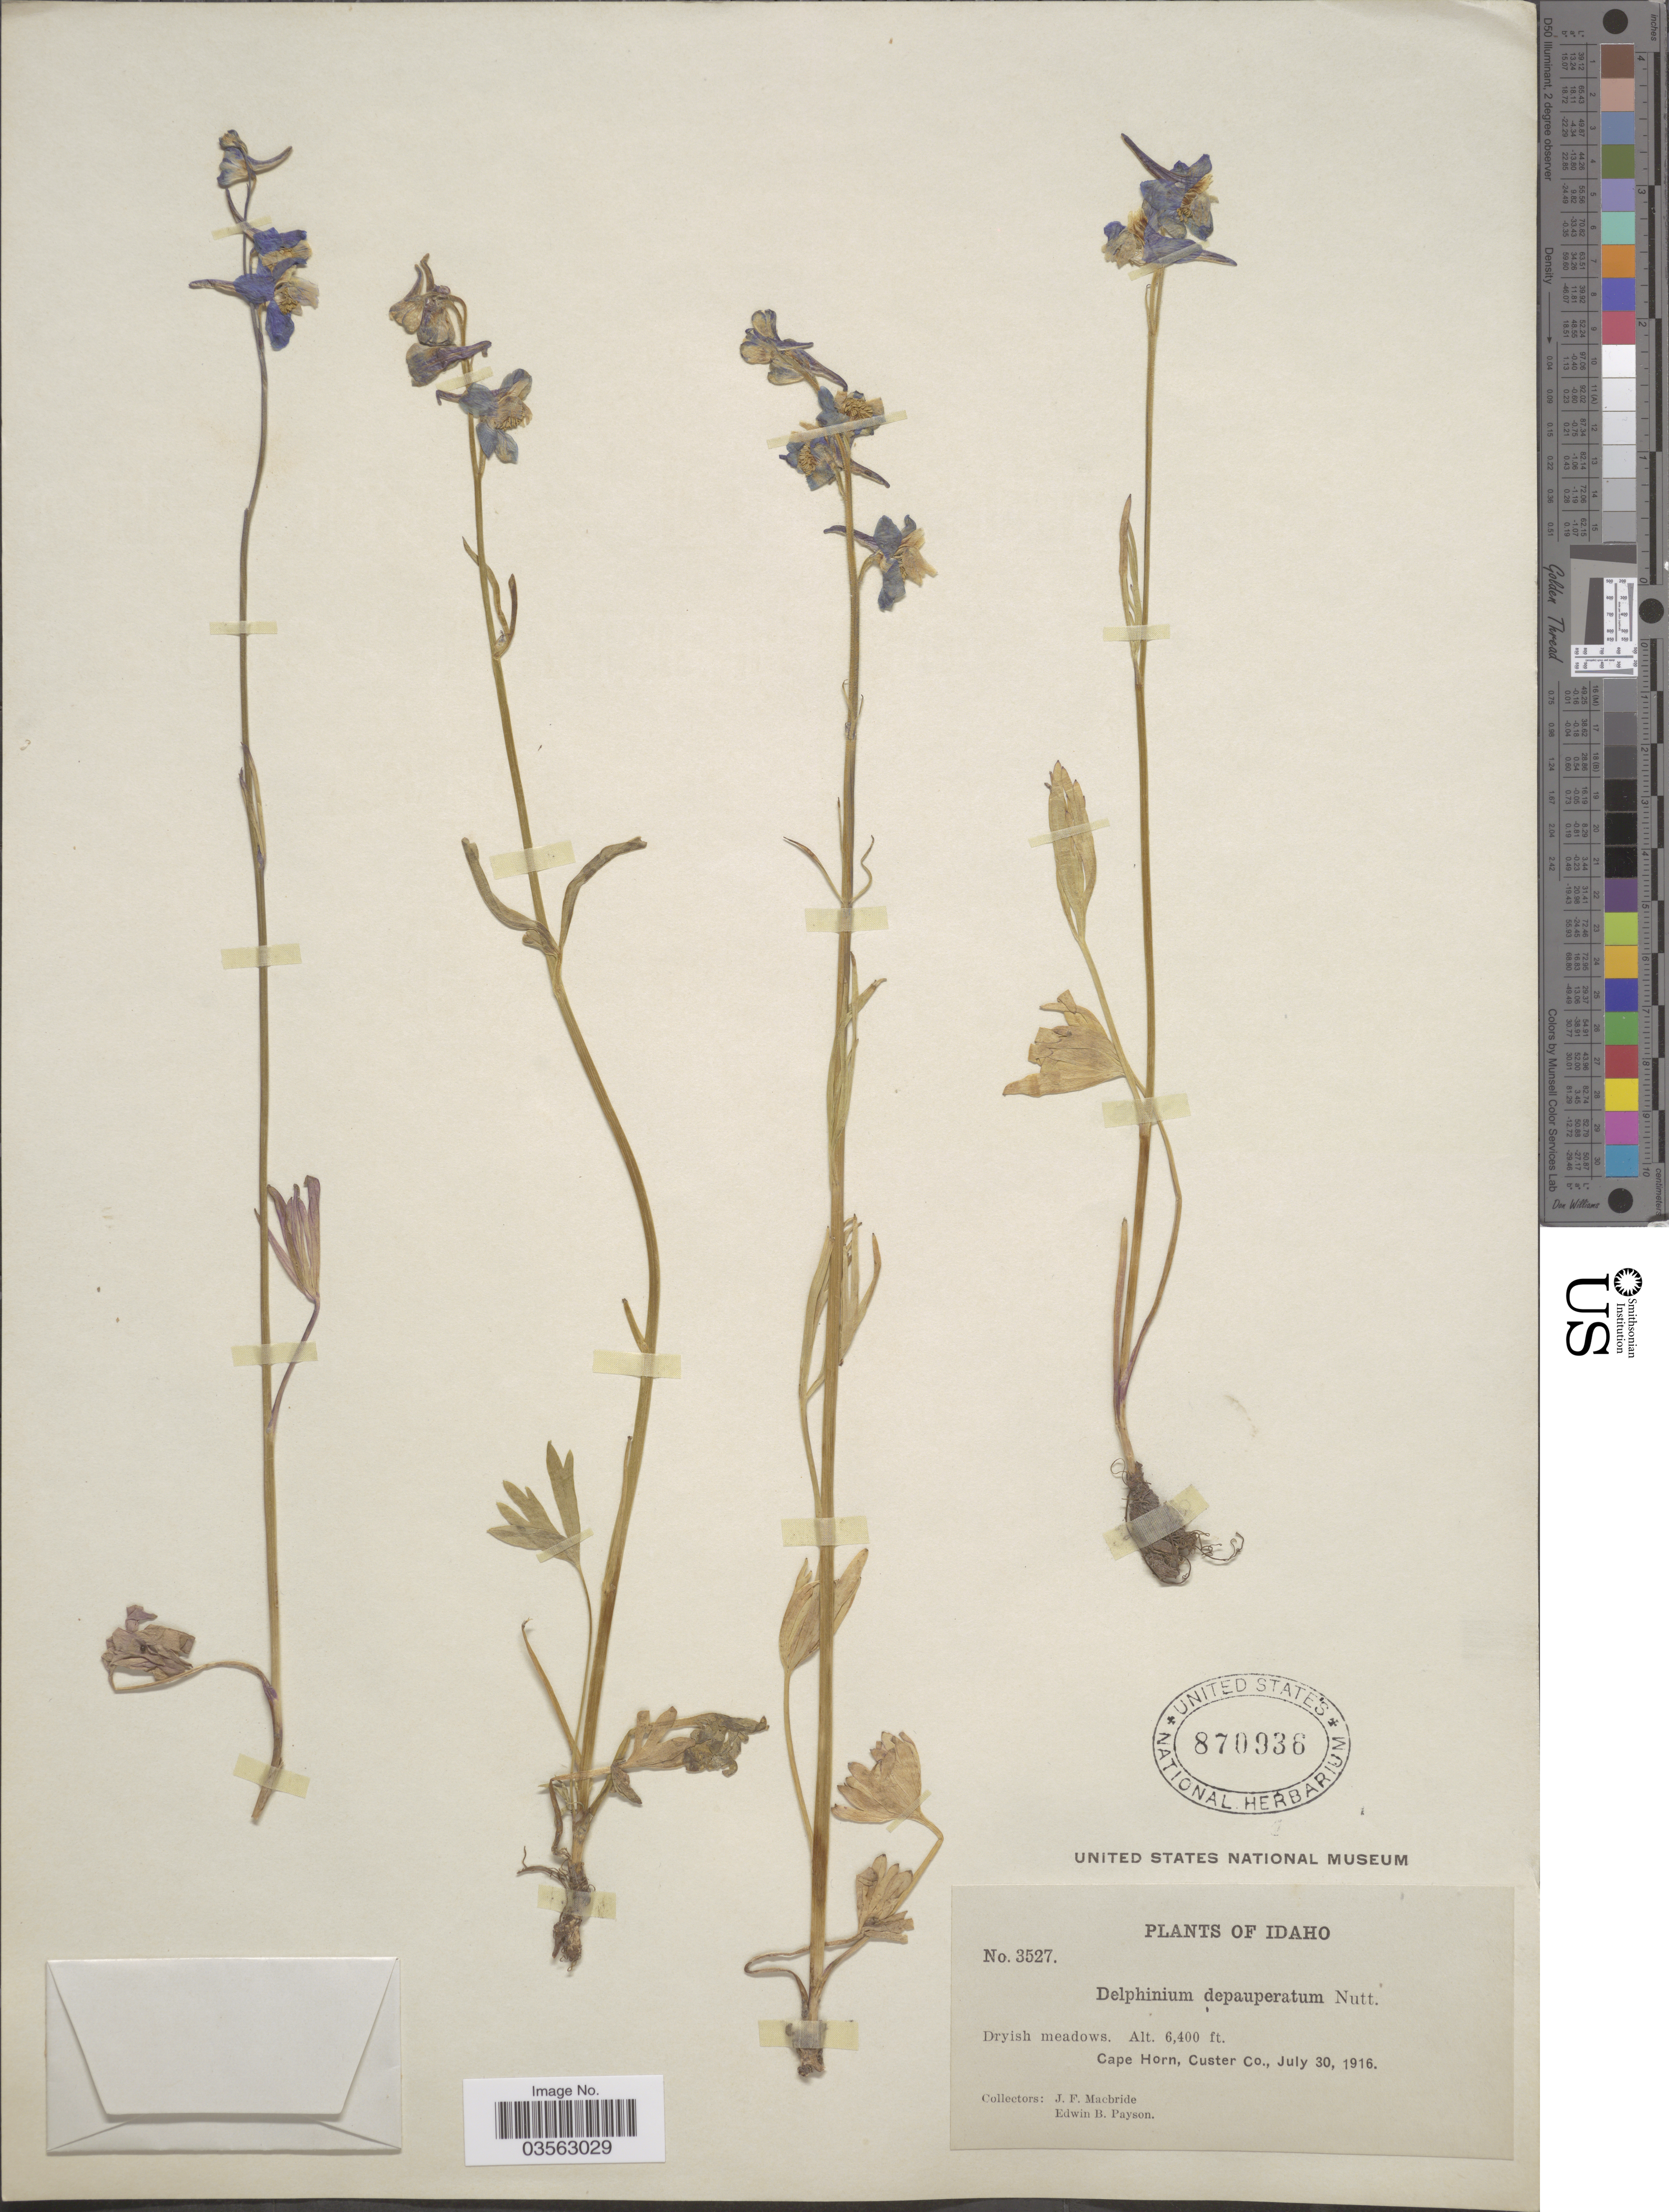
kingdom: Plantae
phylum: Tracheophyta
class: Magnoliopsida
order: Ranunculales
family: Ranunculaceae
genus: Delphinium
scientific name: Delphinium depauperatum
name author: Nutt.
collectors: J. F. Macbride & E. B. Payson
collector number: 3527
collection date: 1916-07-30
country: United States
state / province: Idaho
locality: Cape Horn, Custer Co.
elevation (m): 1951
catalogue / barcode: US 870936